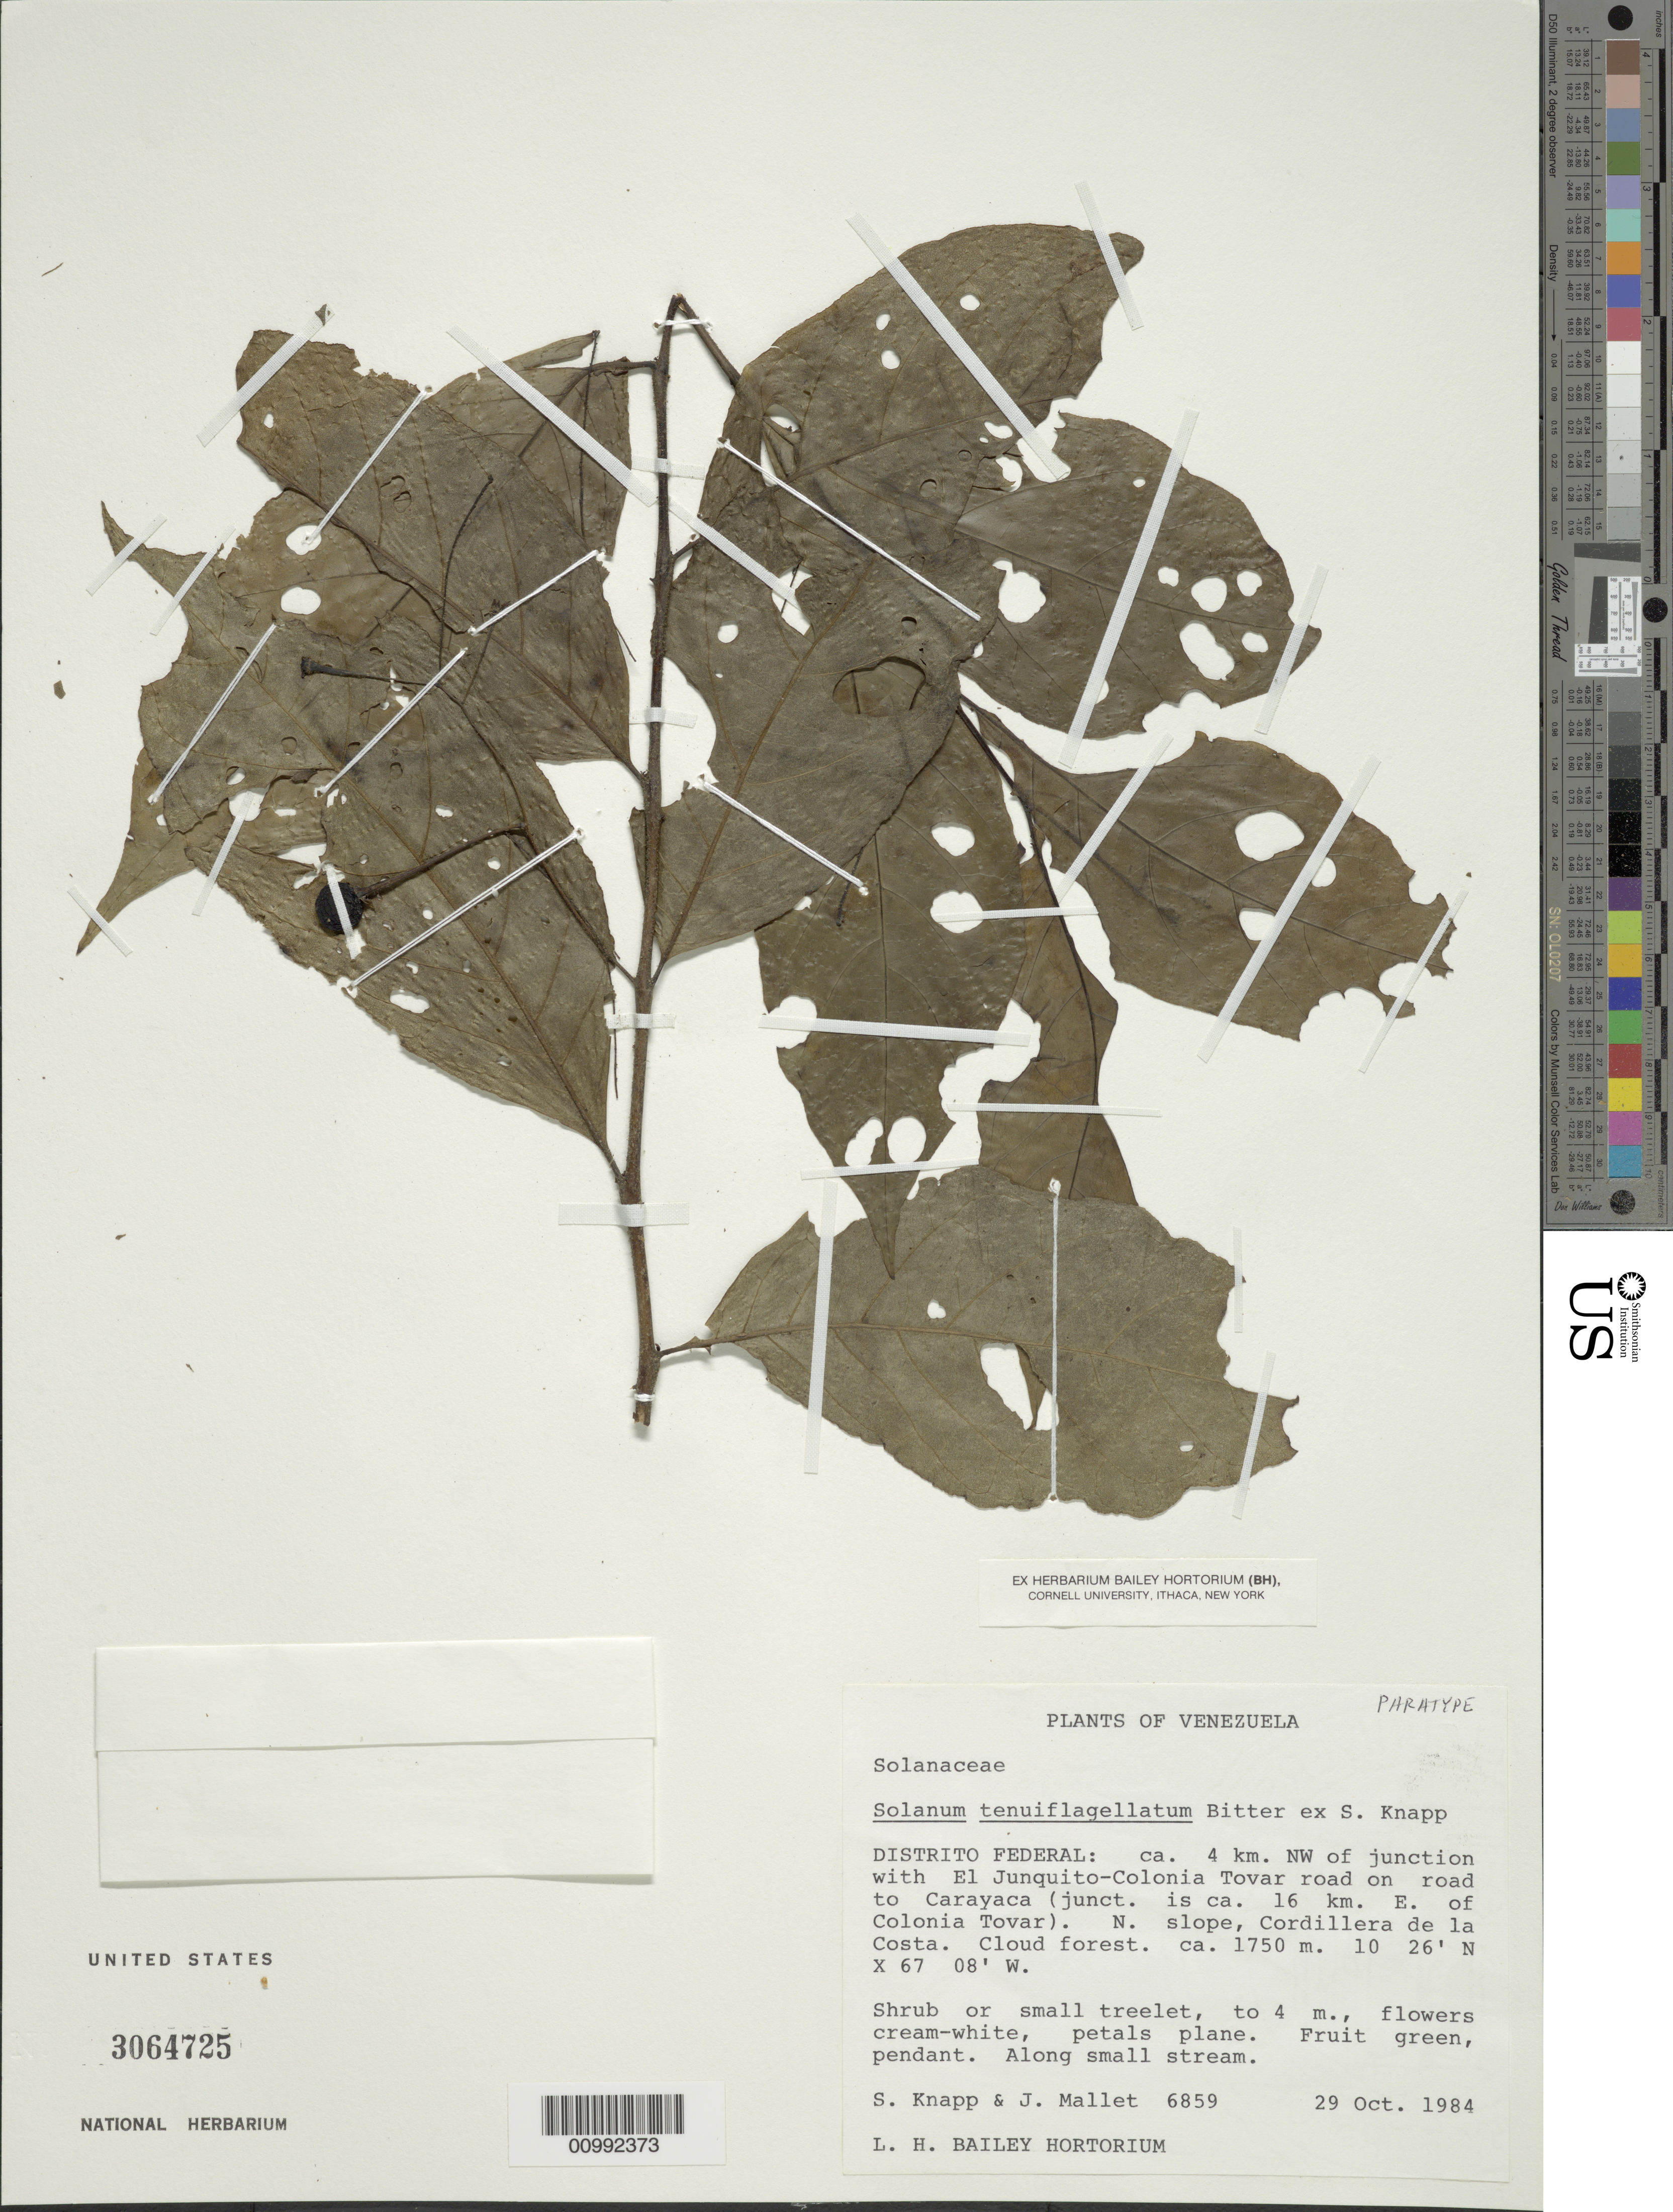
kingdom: Plantae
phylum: Tracheophyta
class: Magnoliopsida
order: Solanales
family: Solanaceae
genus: Solanum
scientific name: Solanum tenuiflagellatum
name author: S. Knapp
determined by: Knapp, S. D.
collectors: S. Knapp & J. Mallet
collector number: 6859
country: Venezuela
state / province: Distrito Federal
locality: ca. 4 km NE W of junction with El Junquito-Colonia Tovar road on road to Carayaca (junct. is ca. 16 km E of Colonia Tovar), N slope Cordillera de la Costa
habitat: along small stream; cloud forest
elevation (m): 1750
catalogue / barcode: US 3064725